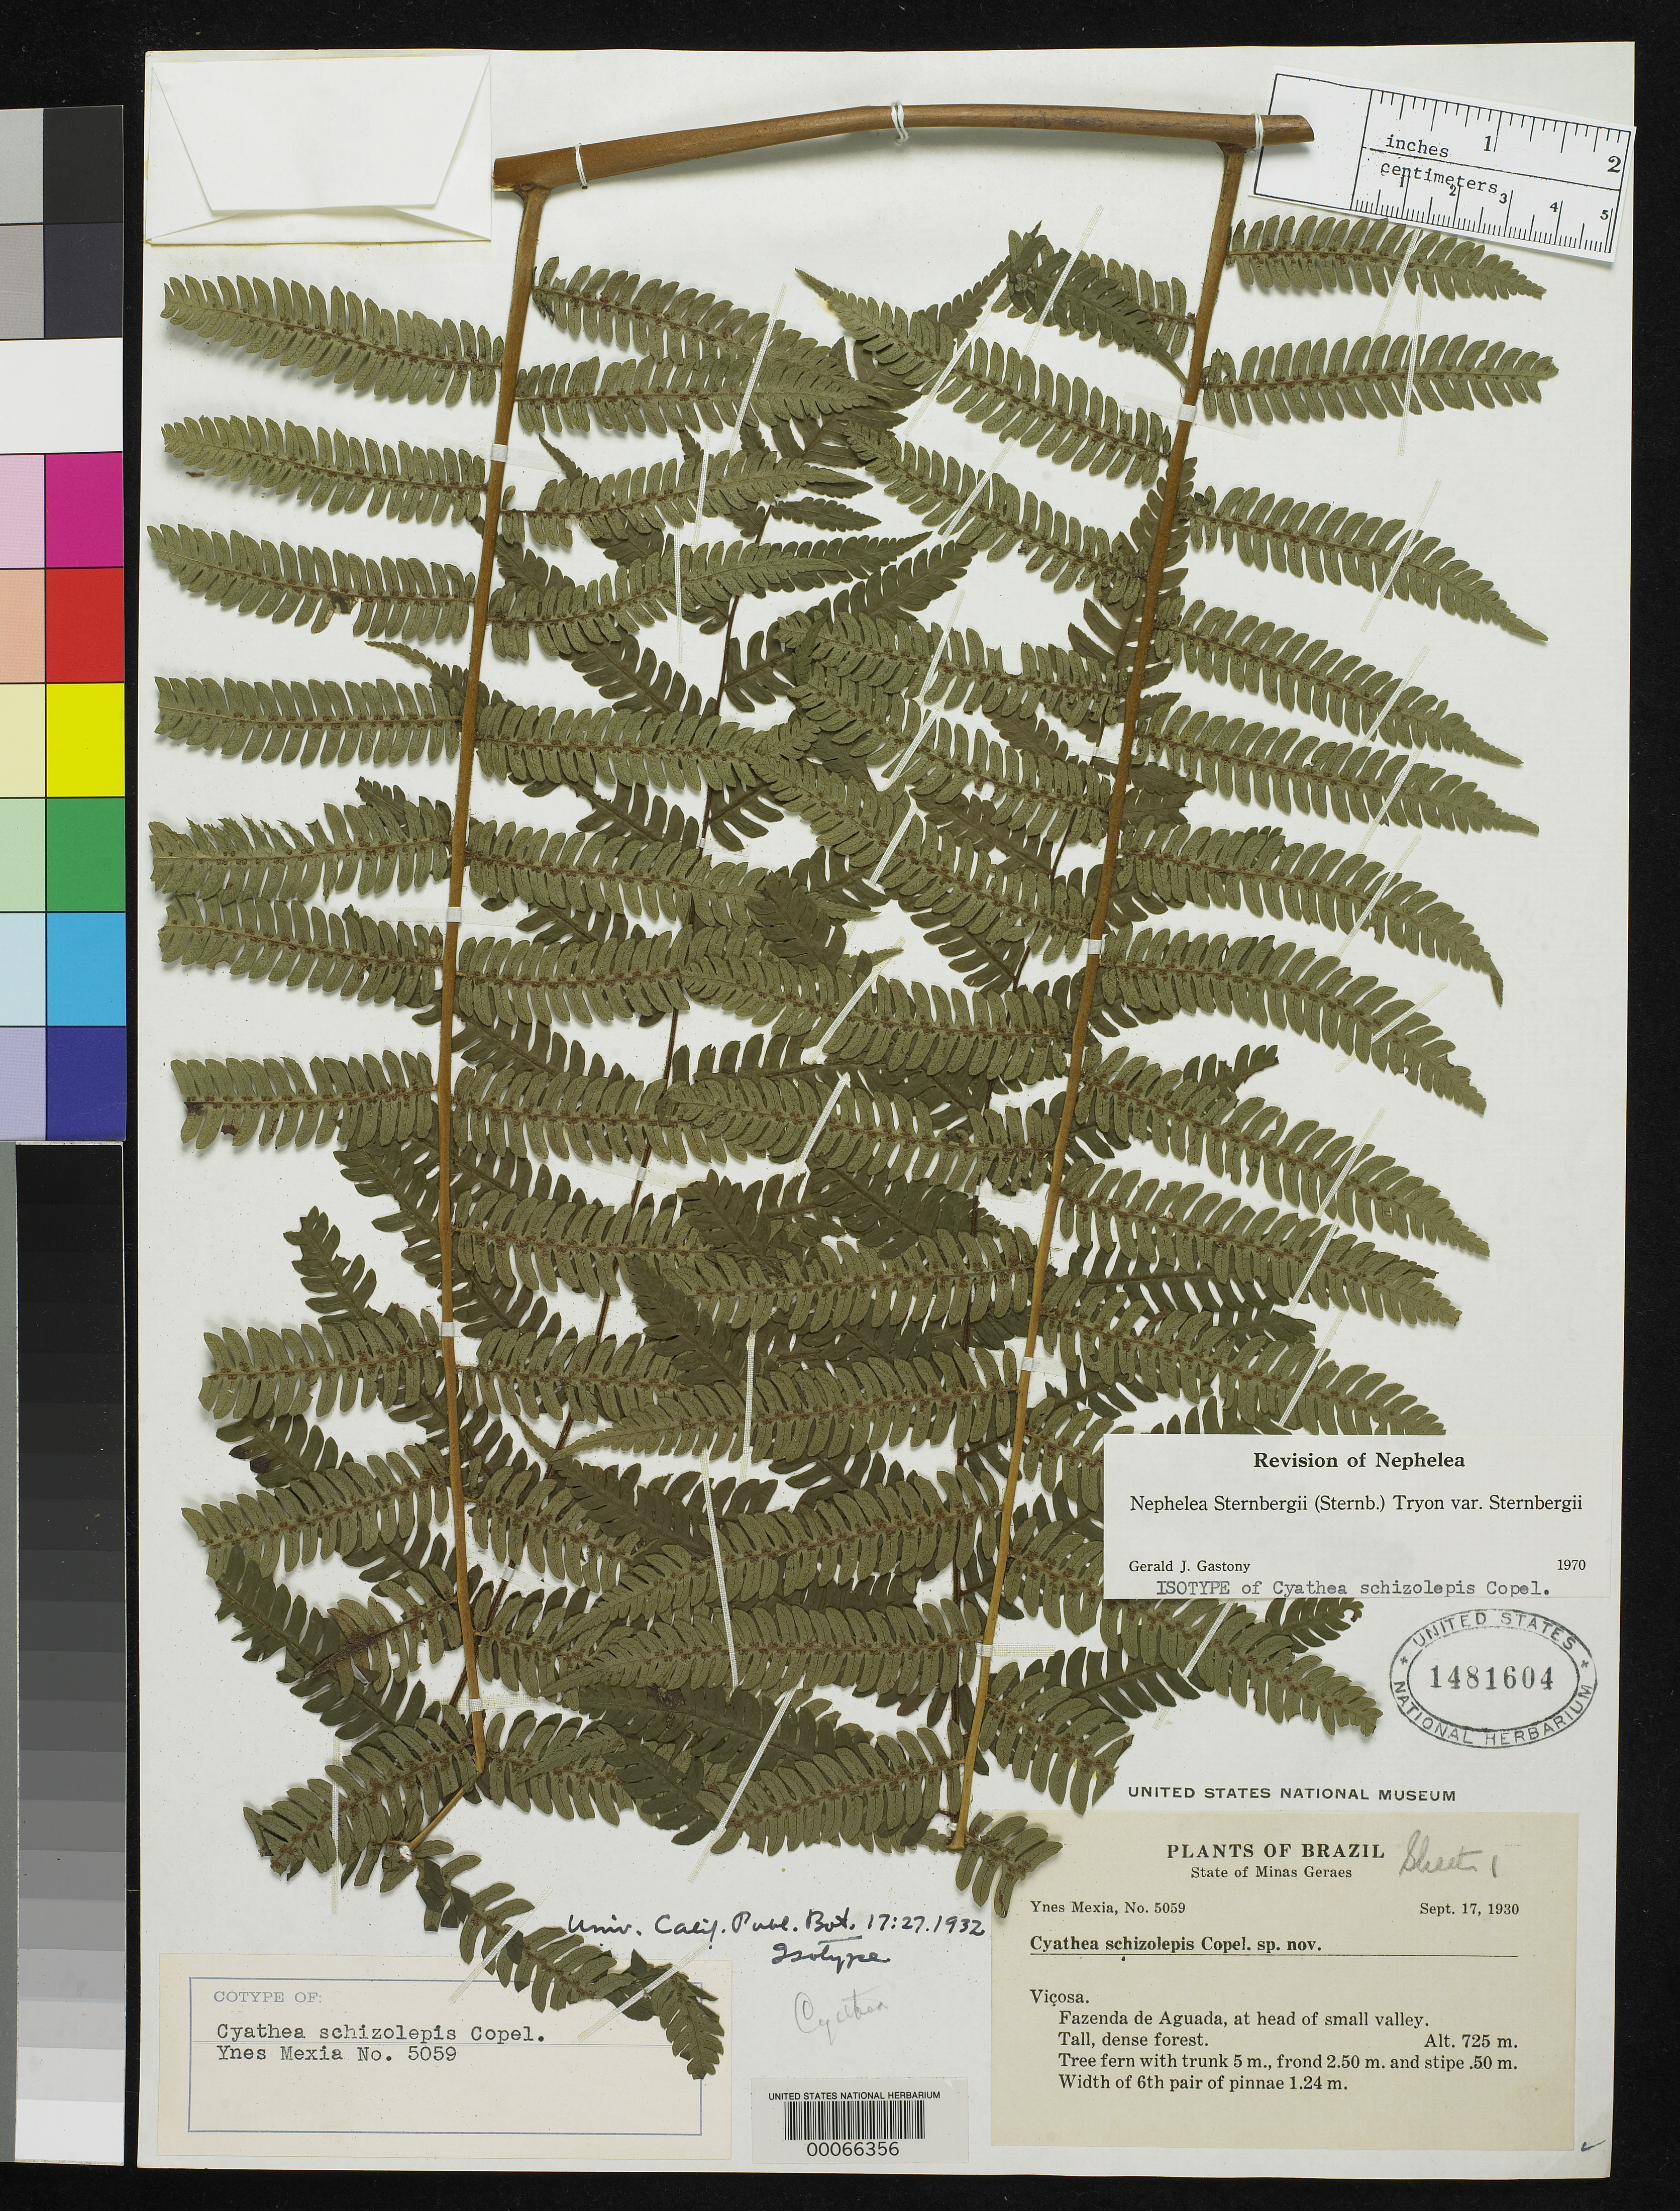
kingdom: Plantae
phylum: Tracheophyta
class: Polypodiopsida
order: Cyatheales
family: Cyatheaceae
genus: Cyathea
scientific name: Cyathea schizolepis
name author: Copel.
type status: Isotype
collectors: Y. Mexia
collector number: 5059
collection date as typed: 17 Sep 1930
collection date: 1930-09-17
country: Brazil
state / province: Minas Gerais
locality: Vicosa, Fazenda de Aguada, Head of small valley.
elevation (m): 725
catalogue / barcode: US 1481604